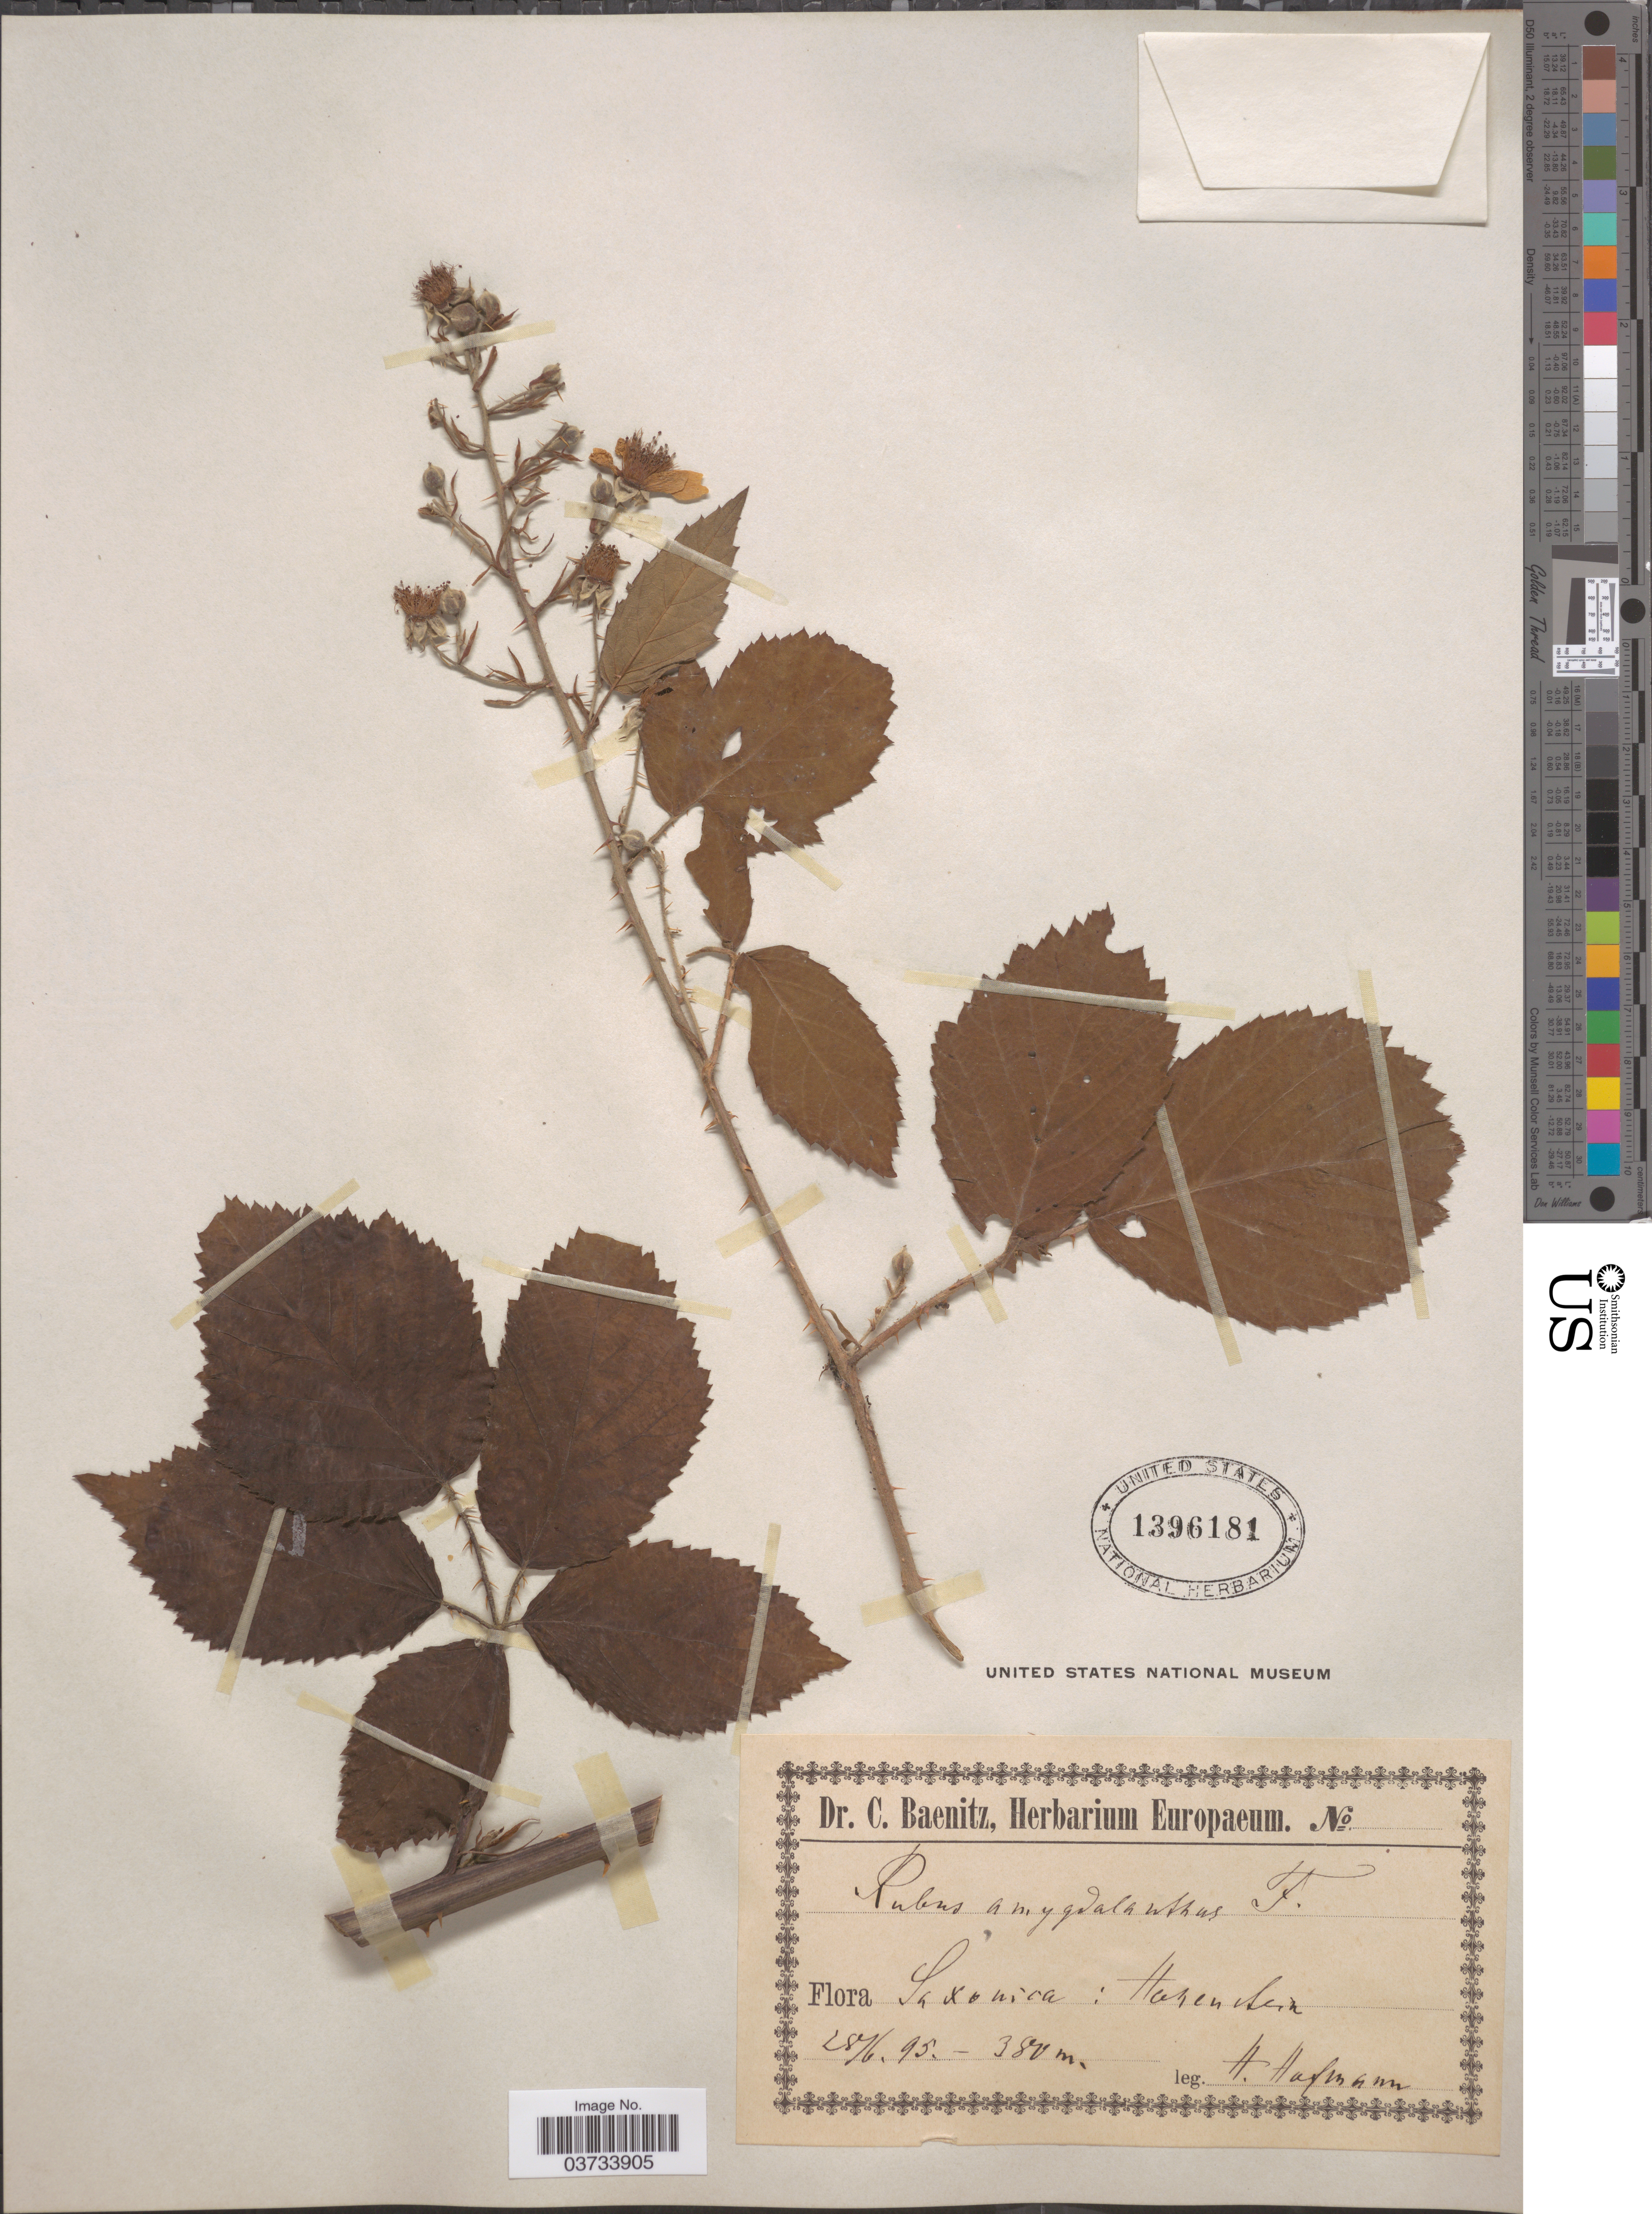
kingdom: Plantae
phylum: Tracheophyta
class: Magnoliopsida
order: Rosales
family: Rosaceae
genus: Rubus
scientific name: Rubus amygdalanthus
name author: Focke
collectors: H. Hofmann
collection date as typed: Transcribed d/m/y: 28/6/95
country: Germany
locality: Saxonica: Hazenstein. [interpreted]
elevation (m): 380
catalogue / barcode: US 1396181